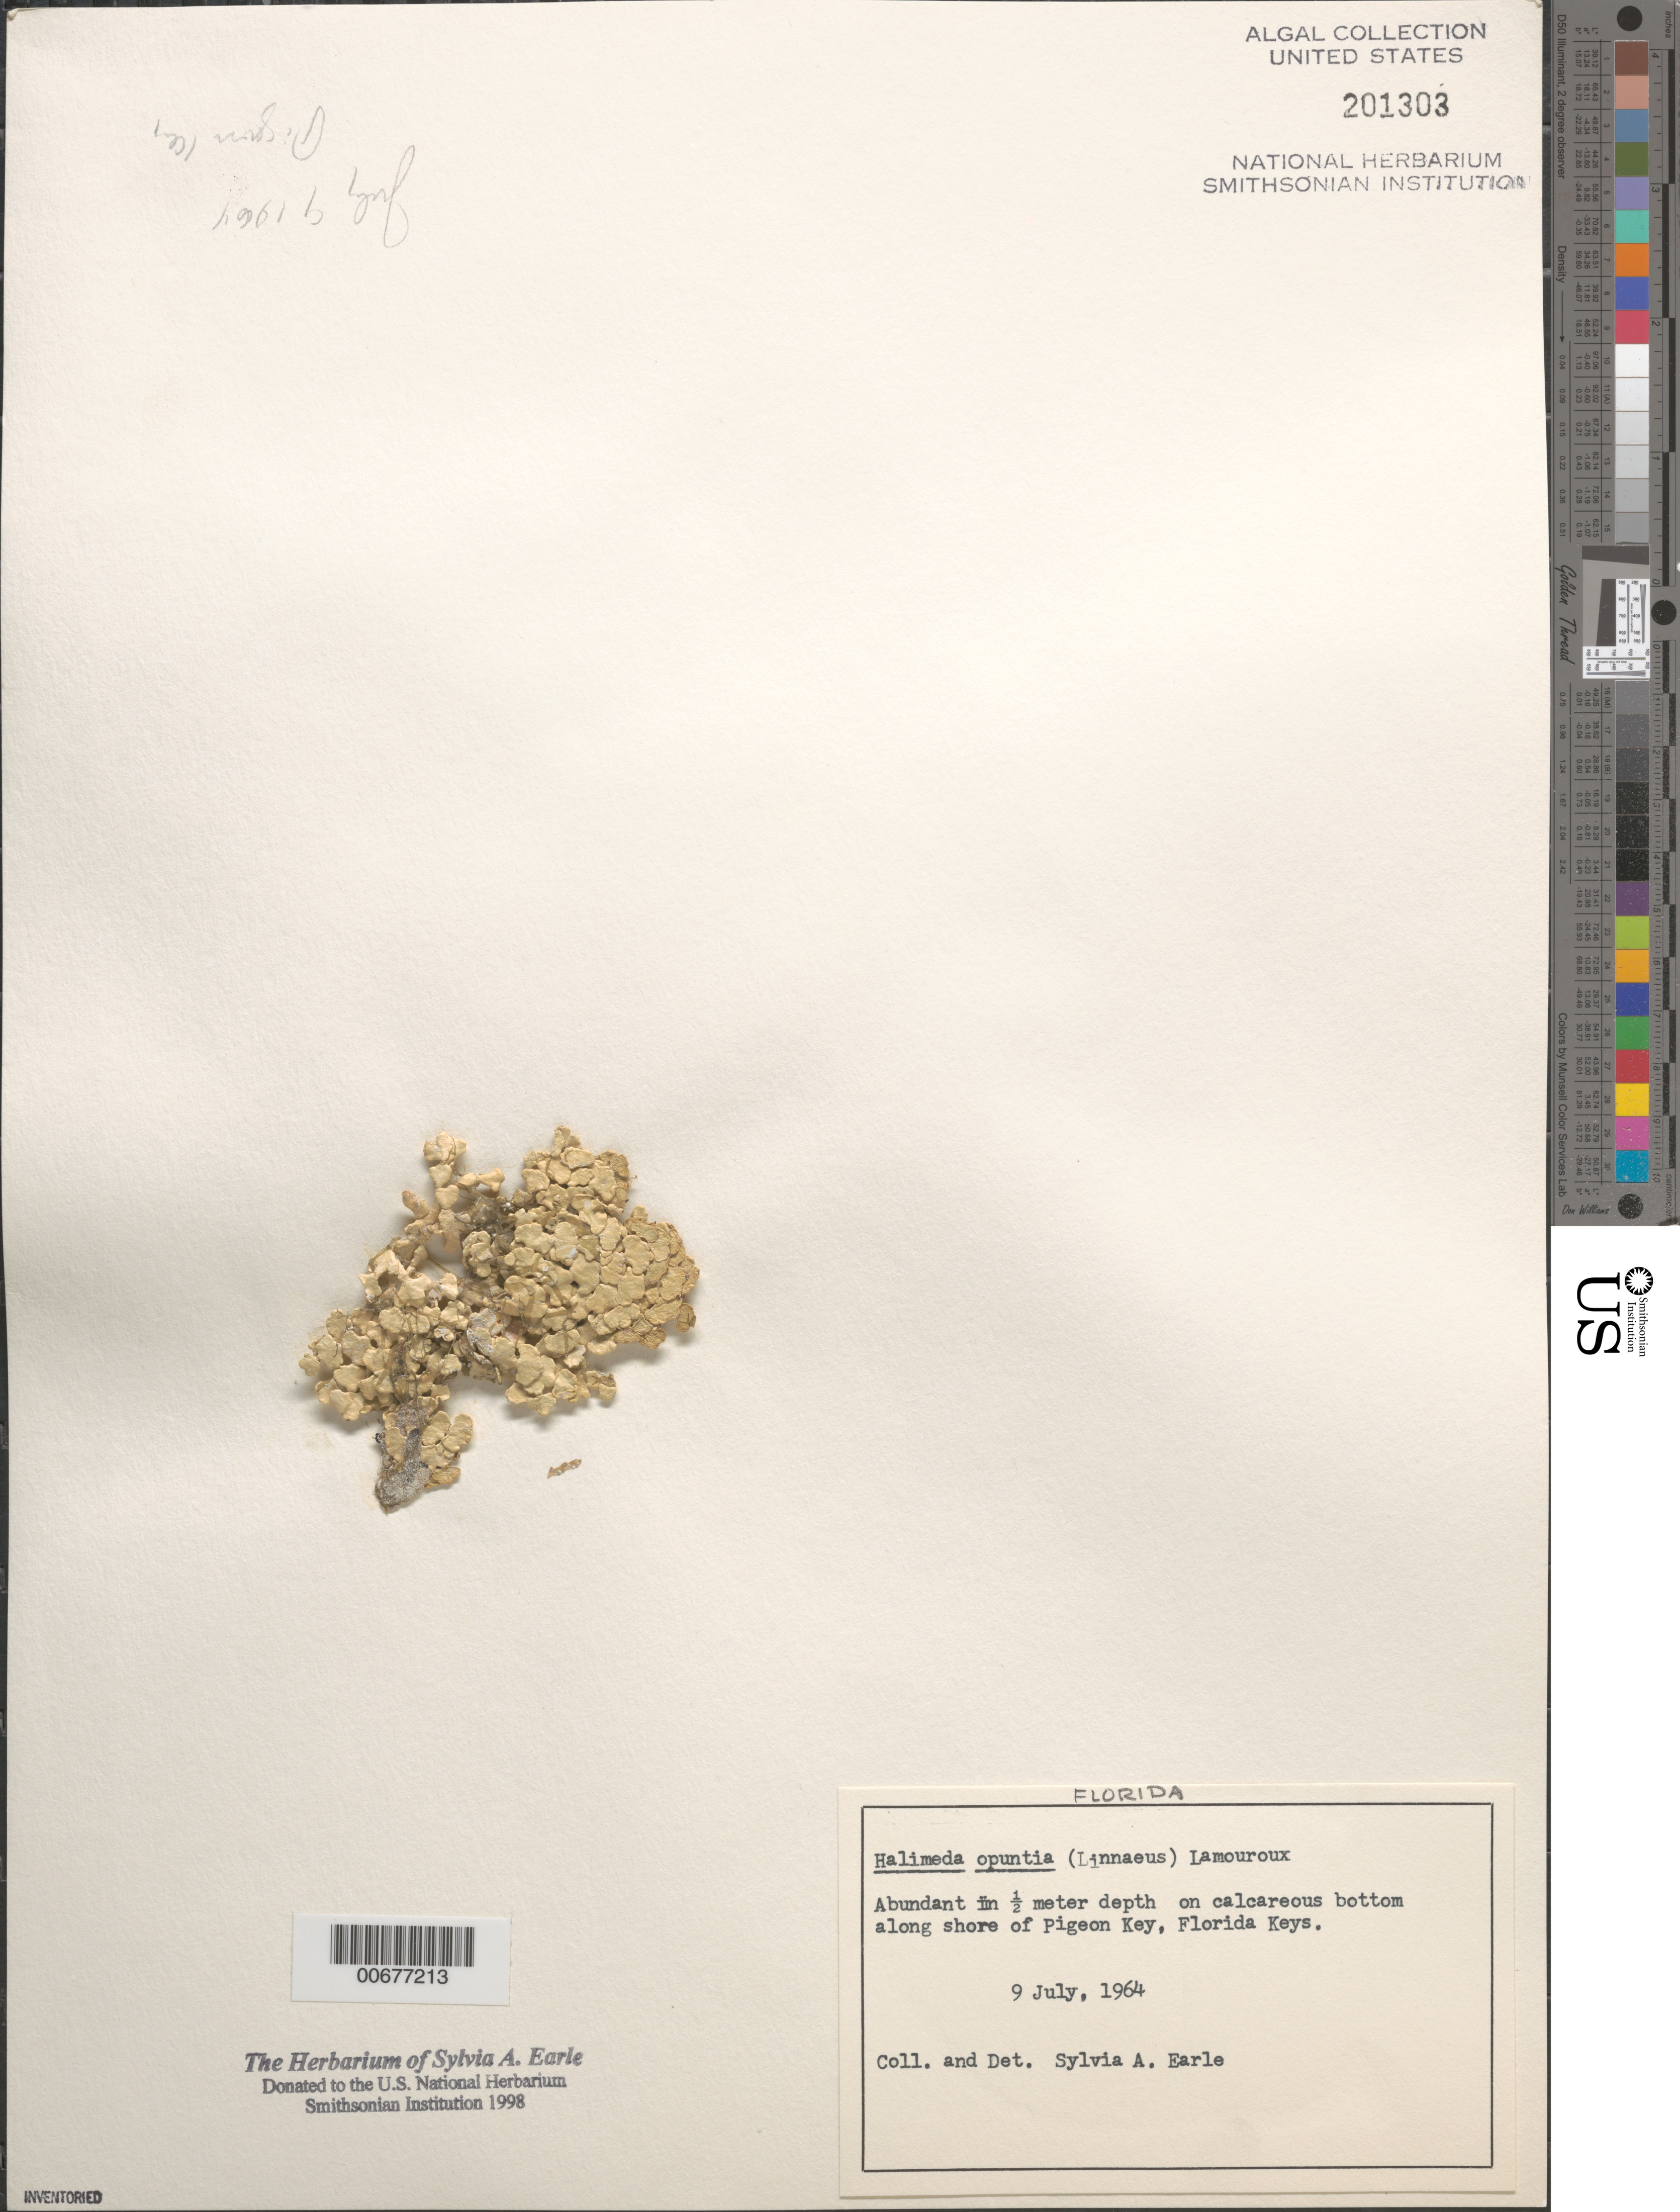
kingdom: Plantae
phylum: Chlorophyta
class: Ulvophyceae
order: Bryopsidales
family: Halimedaceae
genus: Halimeda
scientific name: Halimeda opuntia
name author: (L.) J.V.Lamouroux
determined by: Earle, S. A.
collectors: S. A. Earle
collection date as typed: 09 Jul 1964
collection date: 1964-07-09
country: United States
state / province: Florida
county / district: Monroe County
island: Pigeon Key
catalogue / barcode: US 201303